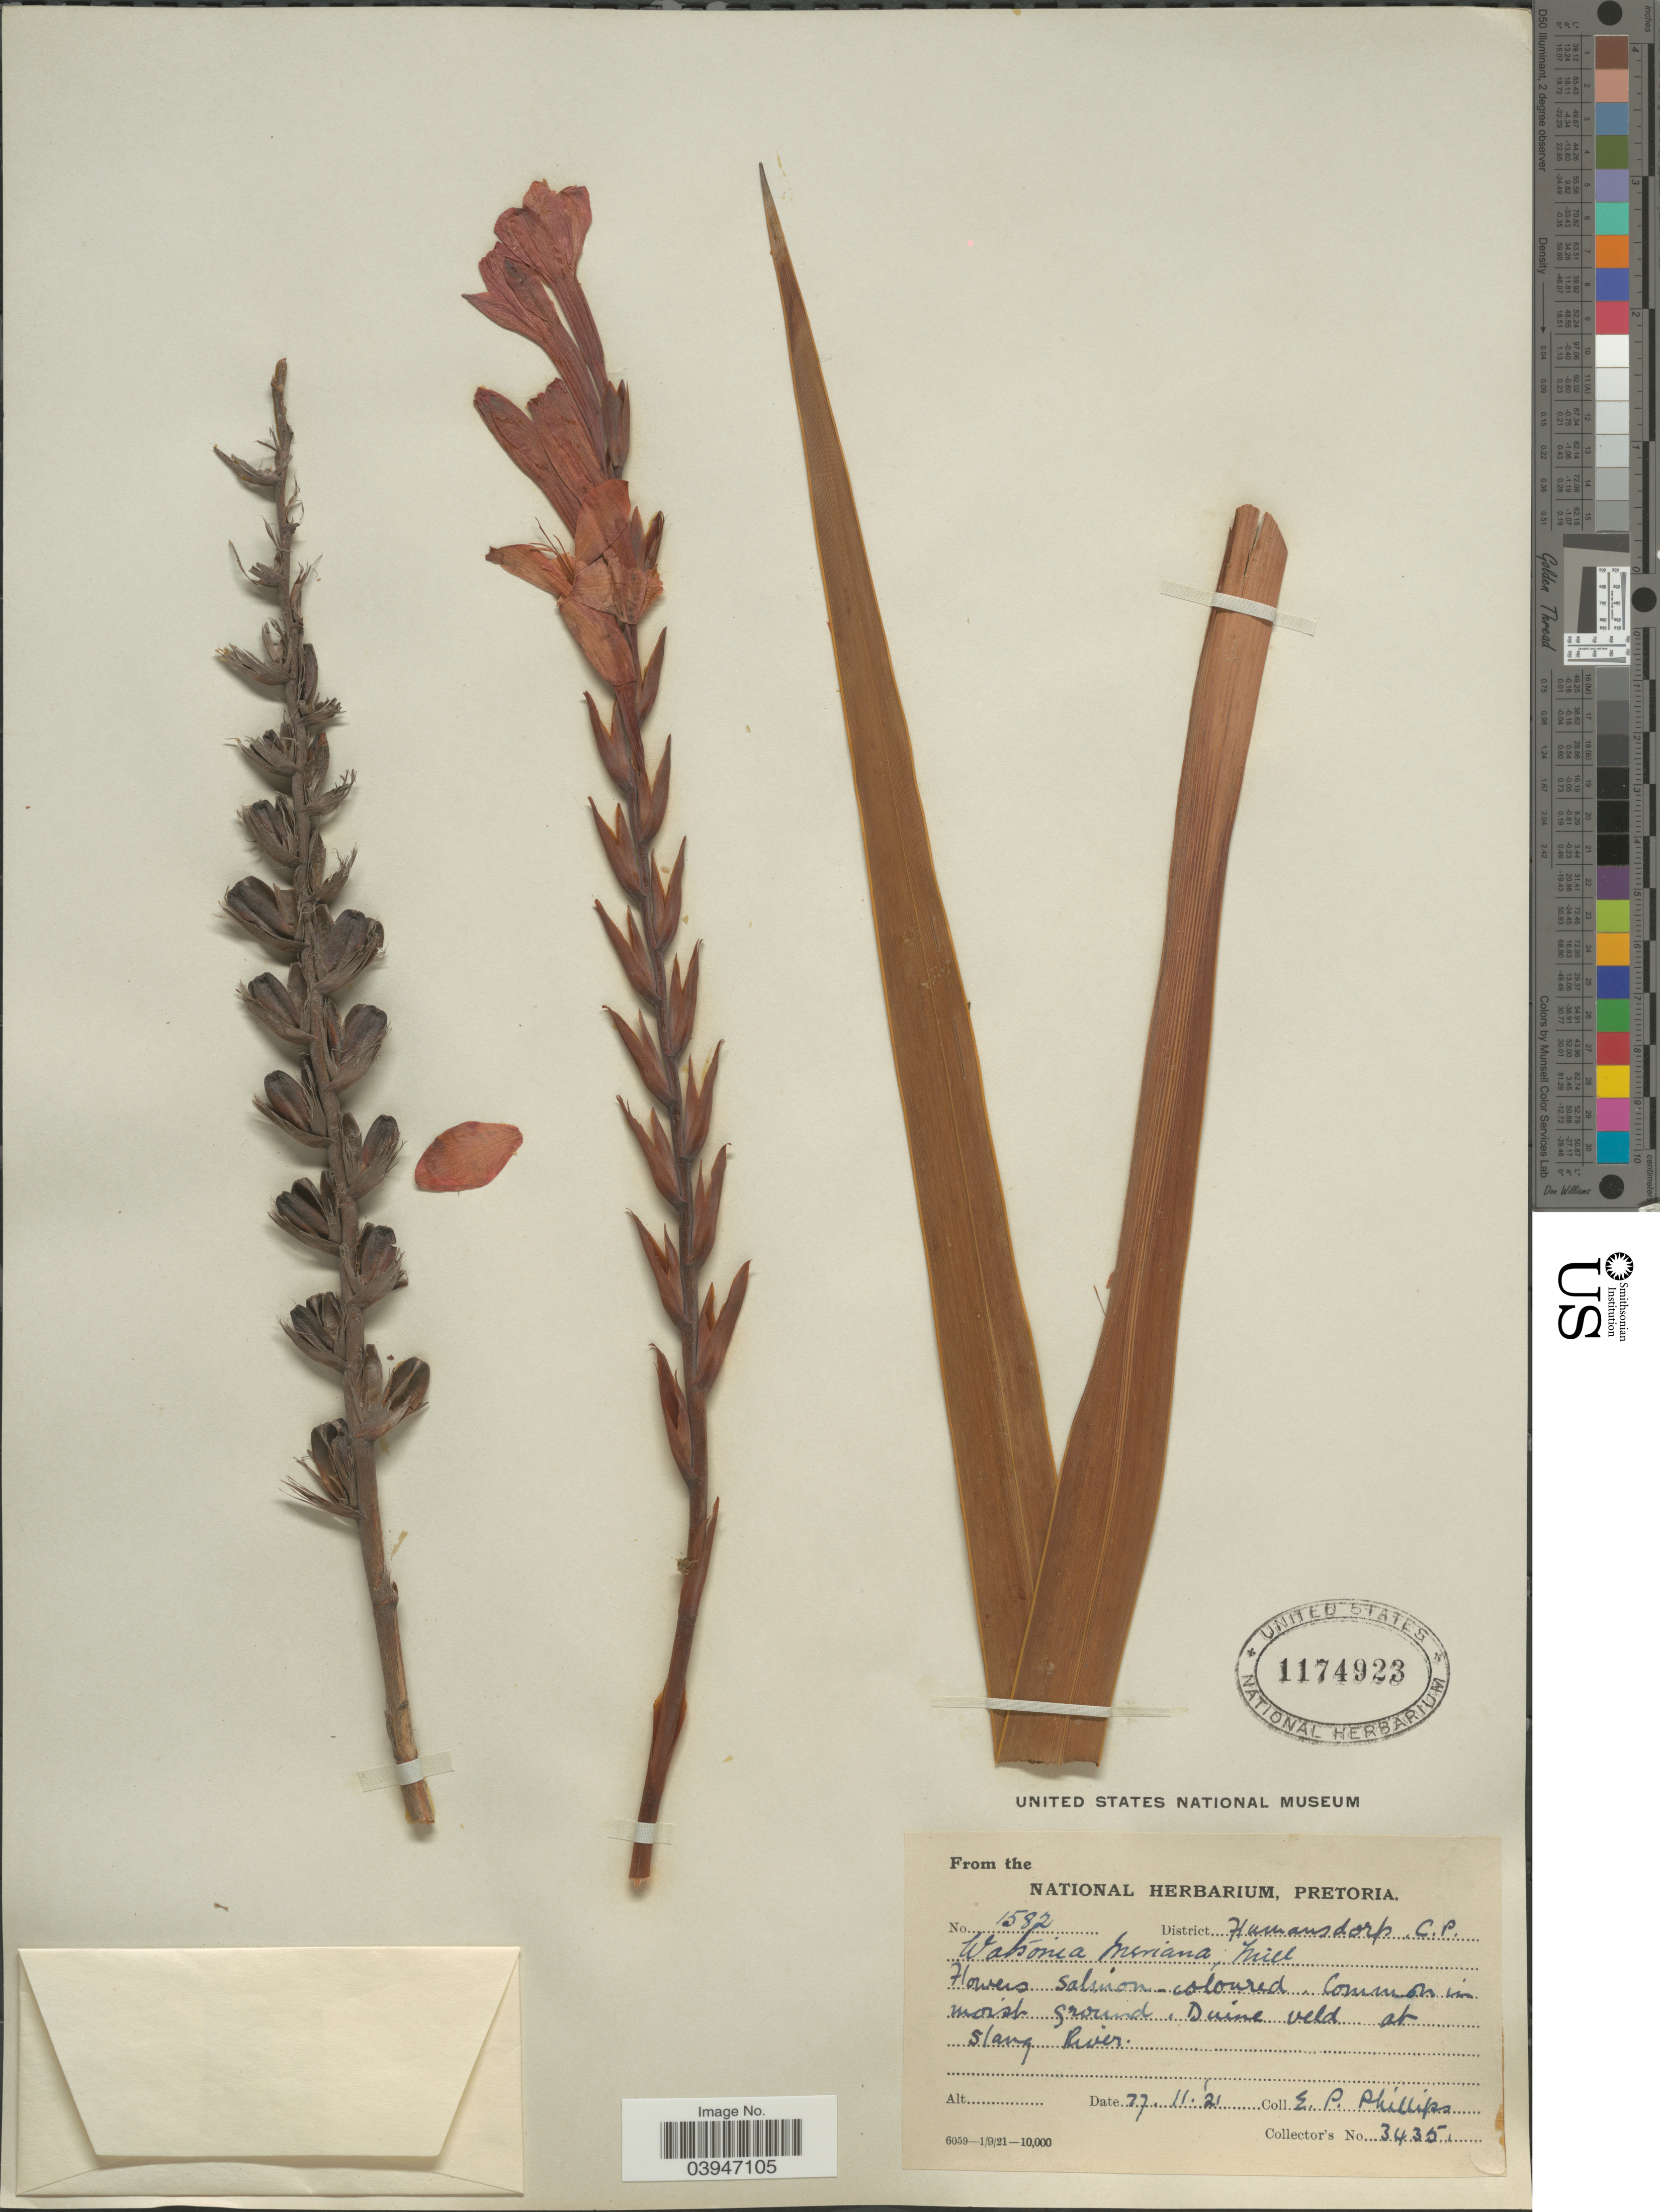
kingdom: Plantae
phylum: Tracheophyta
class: Liliopsida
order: Asparagales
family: Iridaceae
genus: Watsonia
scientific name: Watsonia meriana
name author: (L.) Mill.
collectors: E. Phillips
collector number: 3435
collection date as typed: Transcribed d/m/y: 27/11/21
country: South Africa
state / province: Eastern Cape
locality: District Humansdorp. C.P.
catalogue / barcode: US 1174923